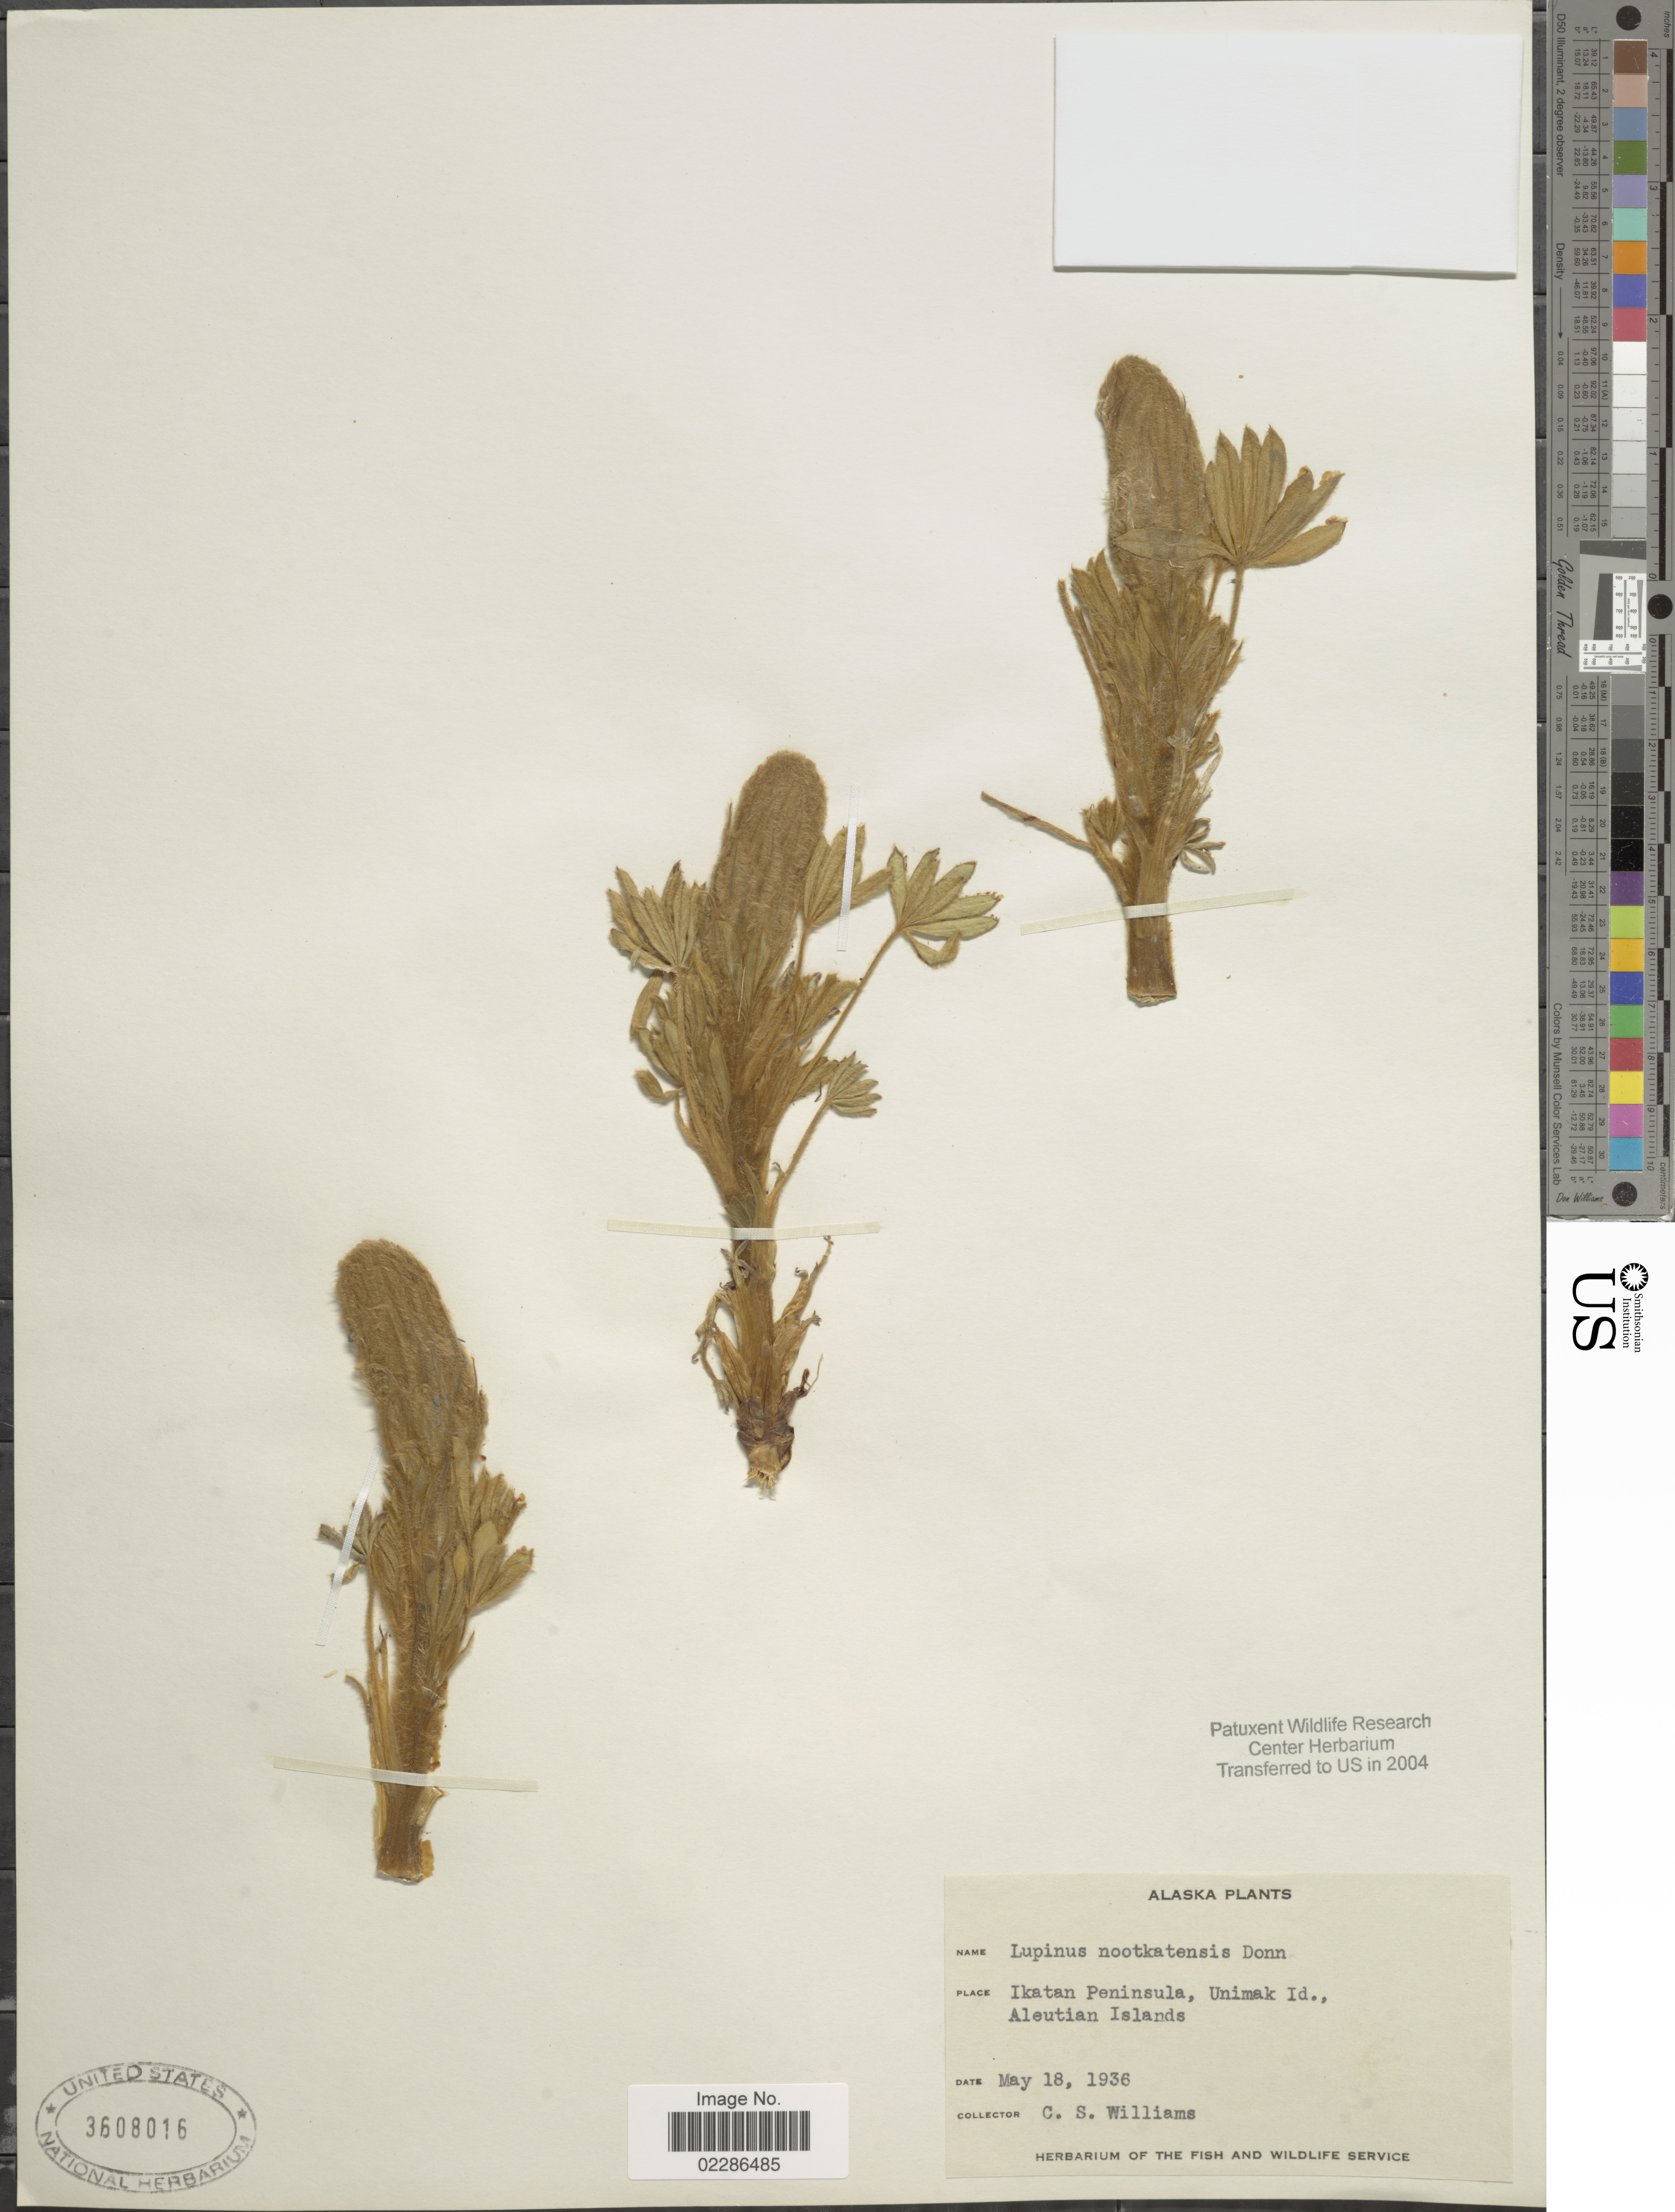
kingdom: Plantae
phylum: Tracheophyta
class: Magnoliopsida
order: Fabales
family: Fabaceae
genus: Lupinus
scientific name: Lupinus nootkatensis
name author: Donn ex Sims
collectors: C. Williams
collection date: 1936-05-18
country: United States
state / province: Alaska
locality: Ikatan Peninsula, Unimak Id., Aleutian Islands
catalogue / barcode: US 3508016